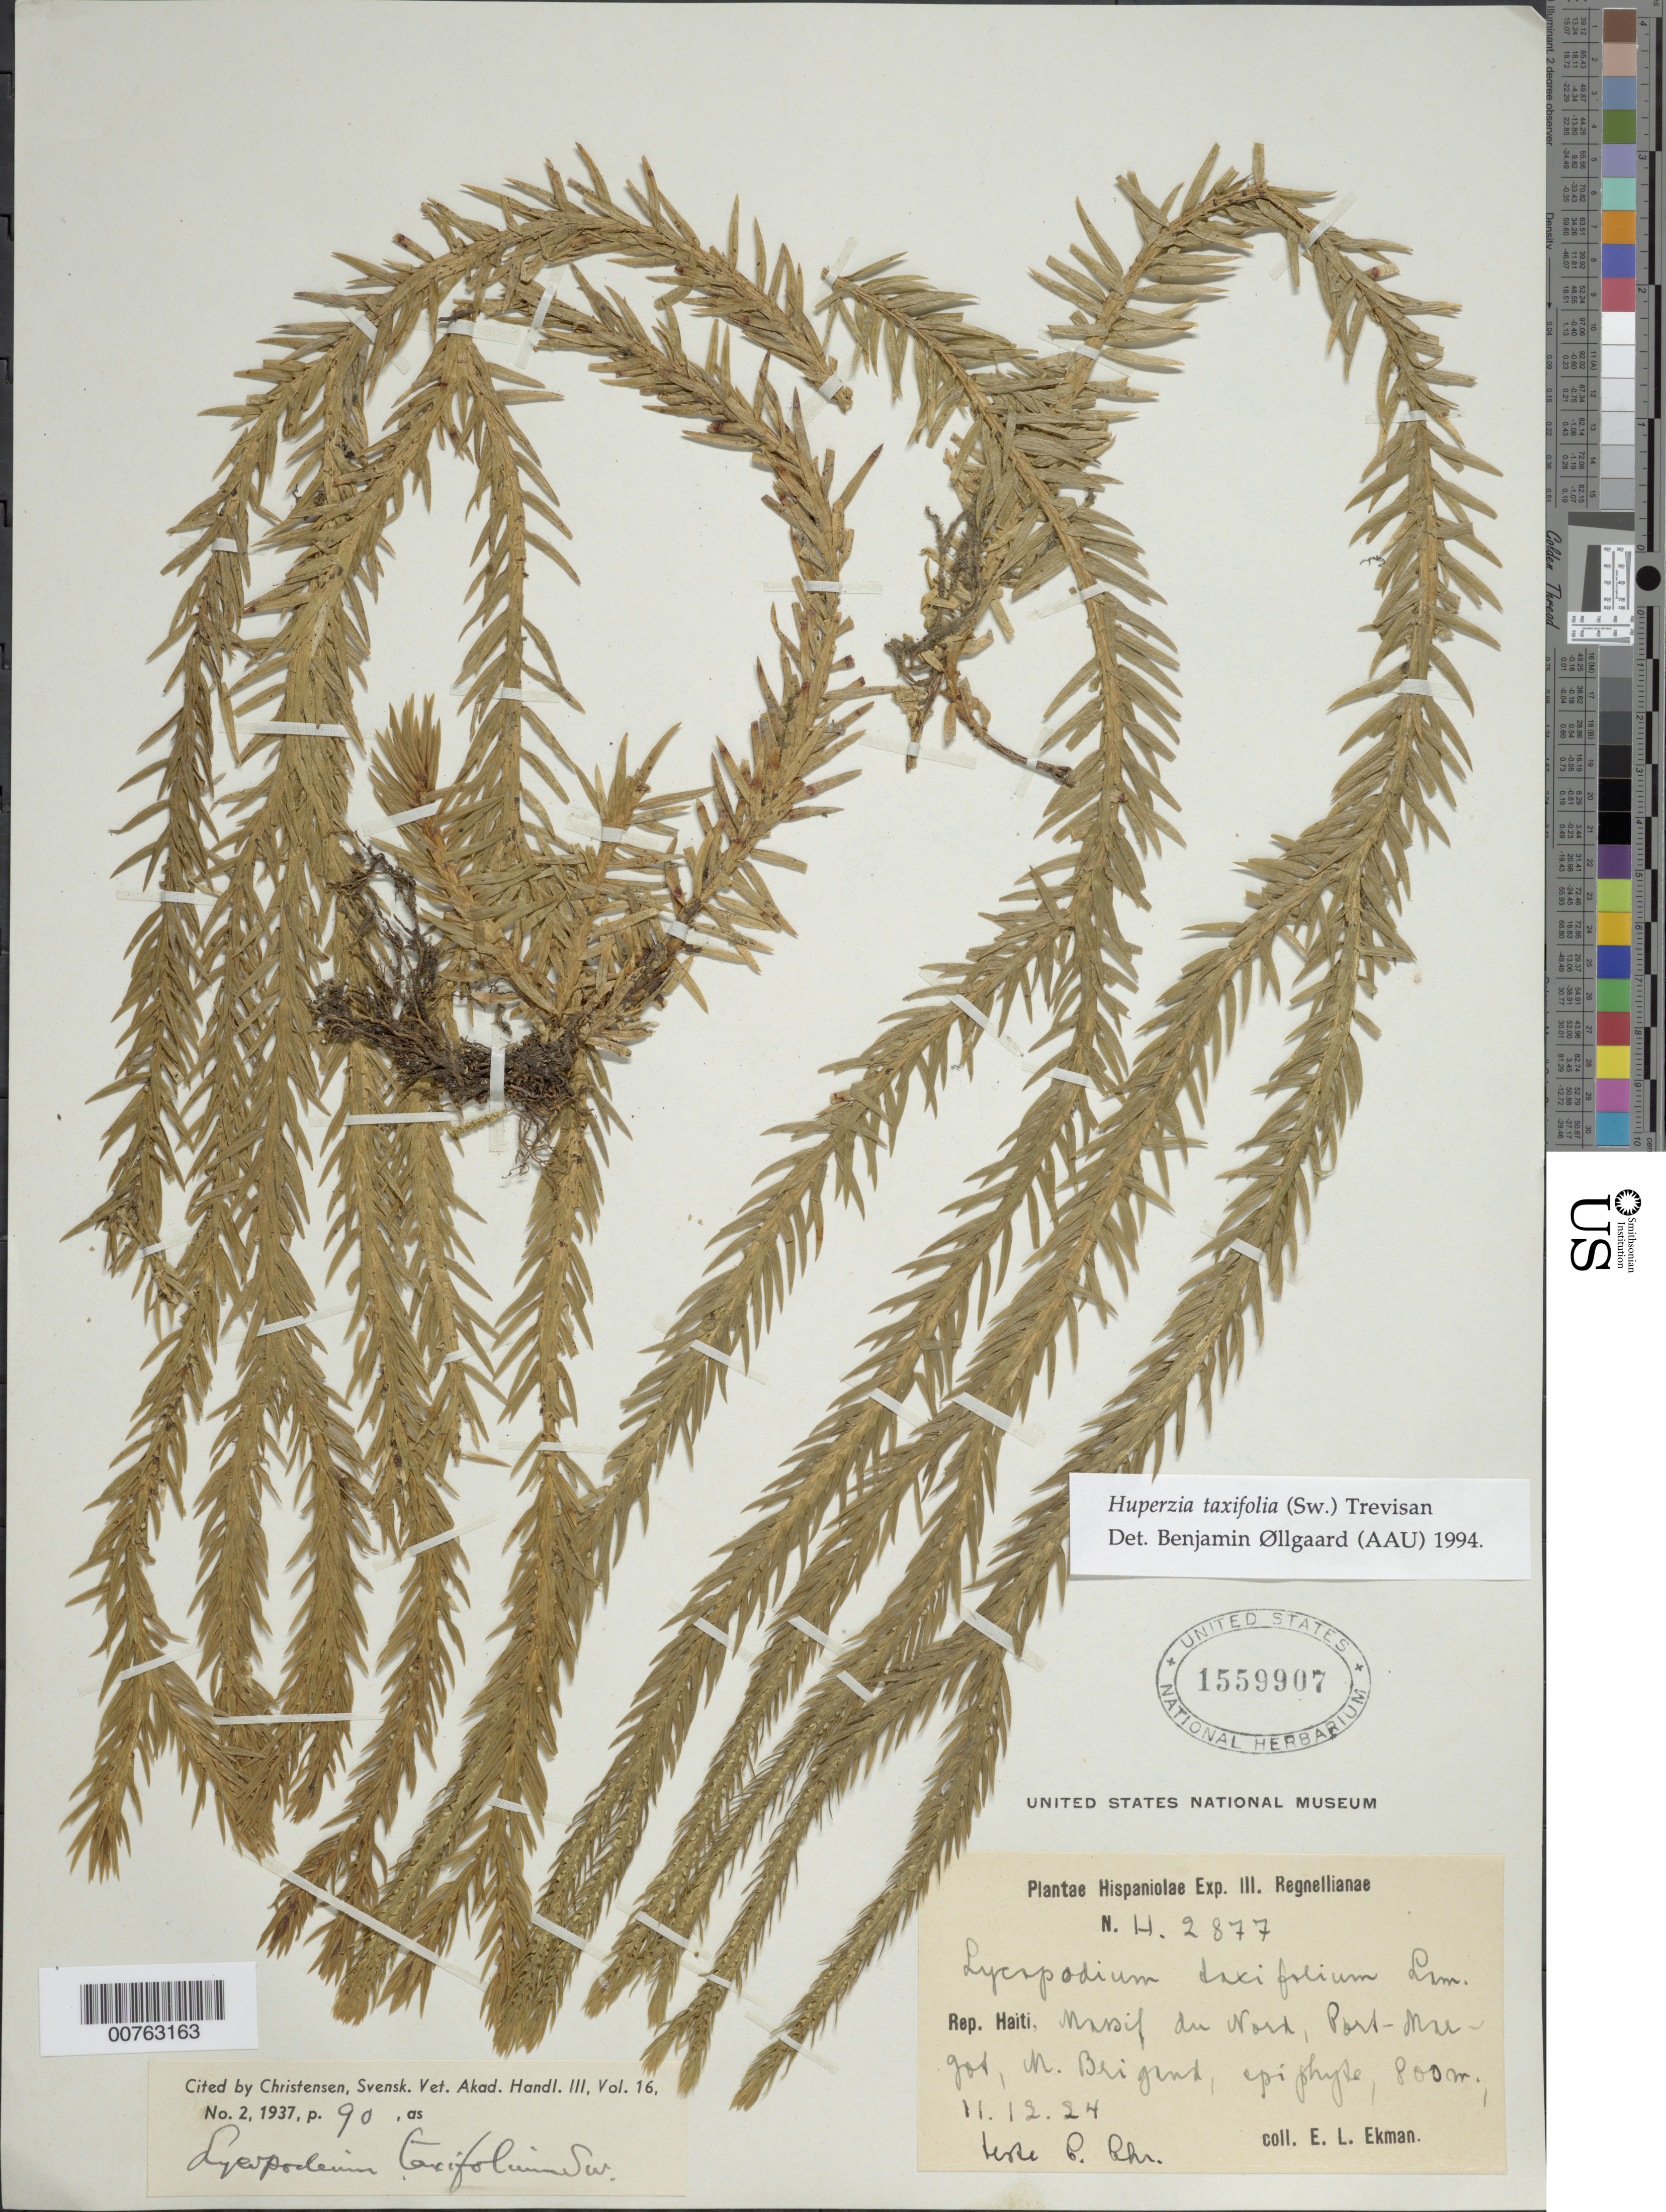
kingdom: Plantae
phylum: Tracheophyta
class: Lycopodiopsida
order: Lycopodiales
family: Lycopodiaceae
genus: Phlegmariurus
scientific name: Phlegmariurus taxifolius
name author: (Sw.) Á. Löve & D. Löve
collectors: E. L. Ekman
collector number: H 2877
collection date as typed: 11 Dec 1924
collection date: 1924-12-11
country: Haiti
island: Hispaniola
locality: Massif du Nord, Port Mae Gos, M Brigard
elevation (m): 800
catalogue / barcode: US 1559907